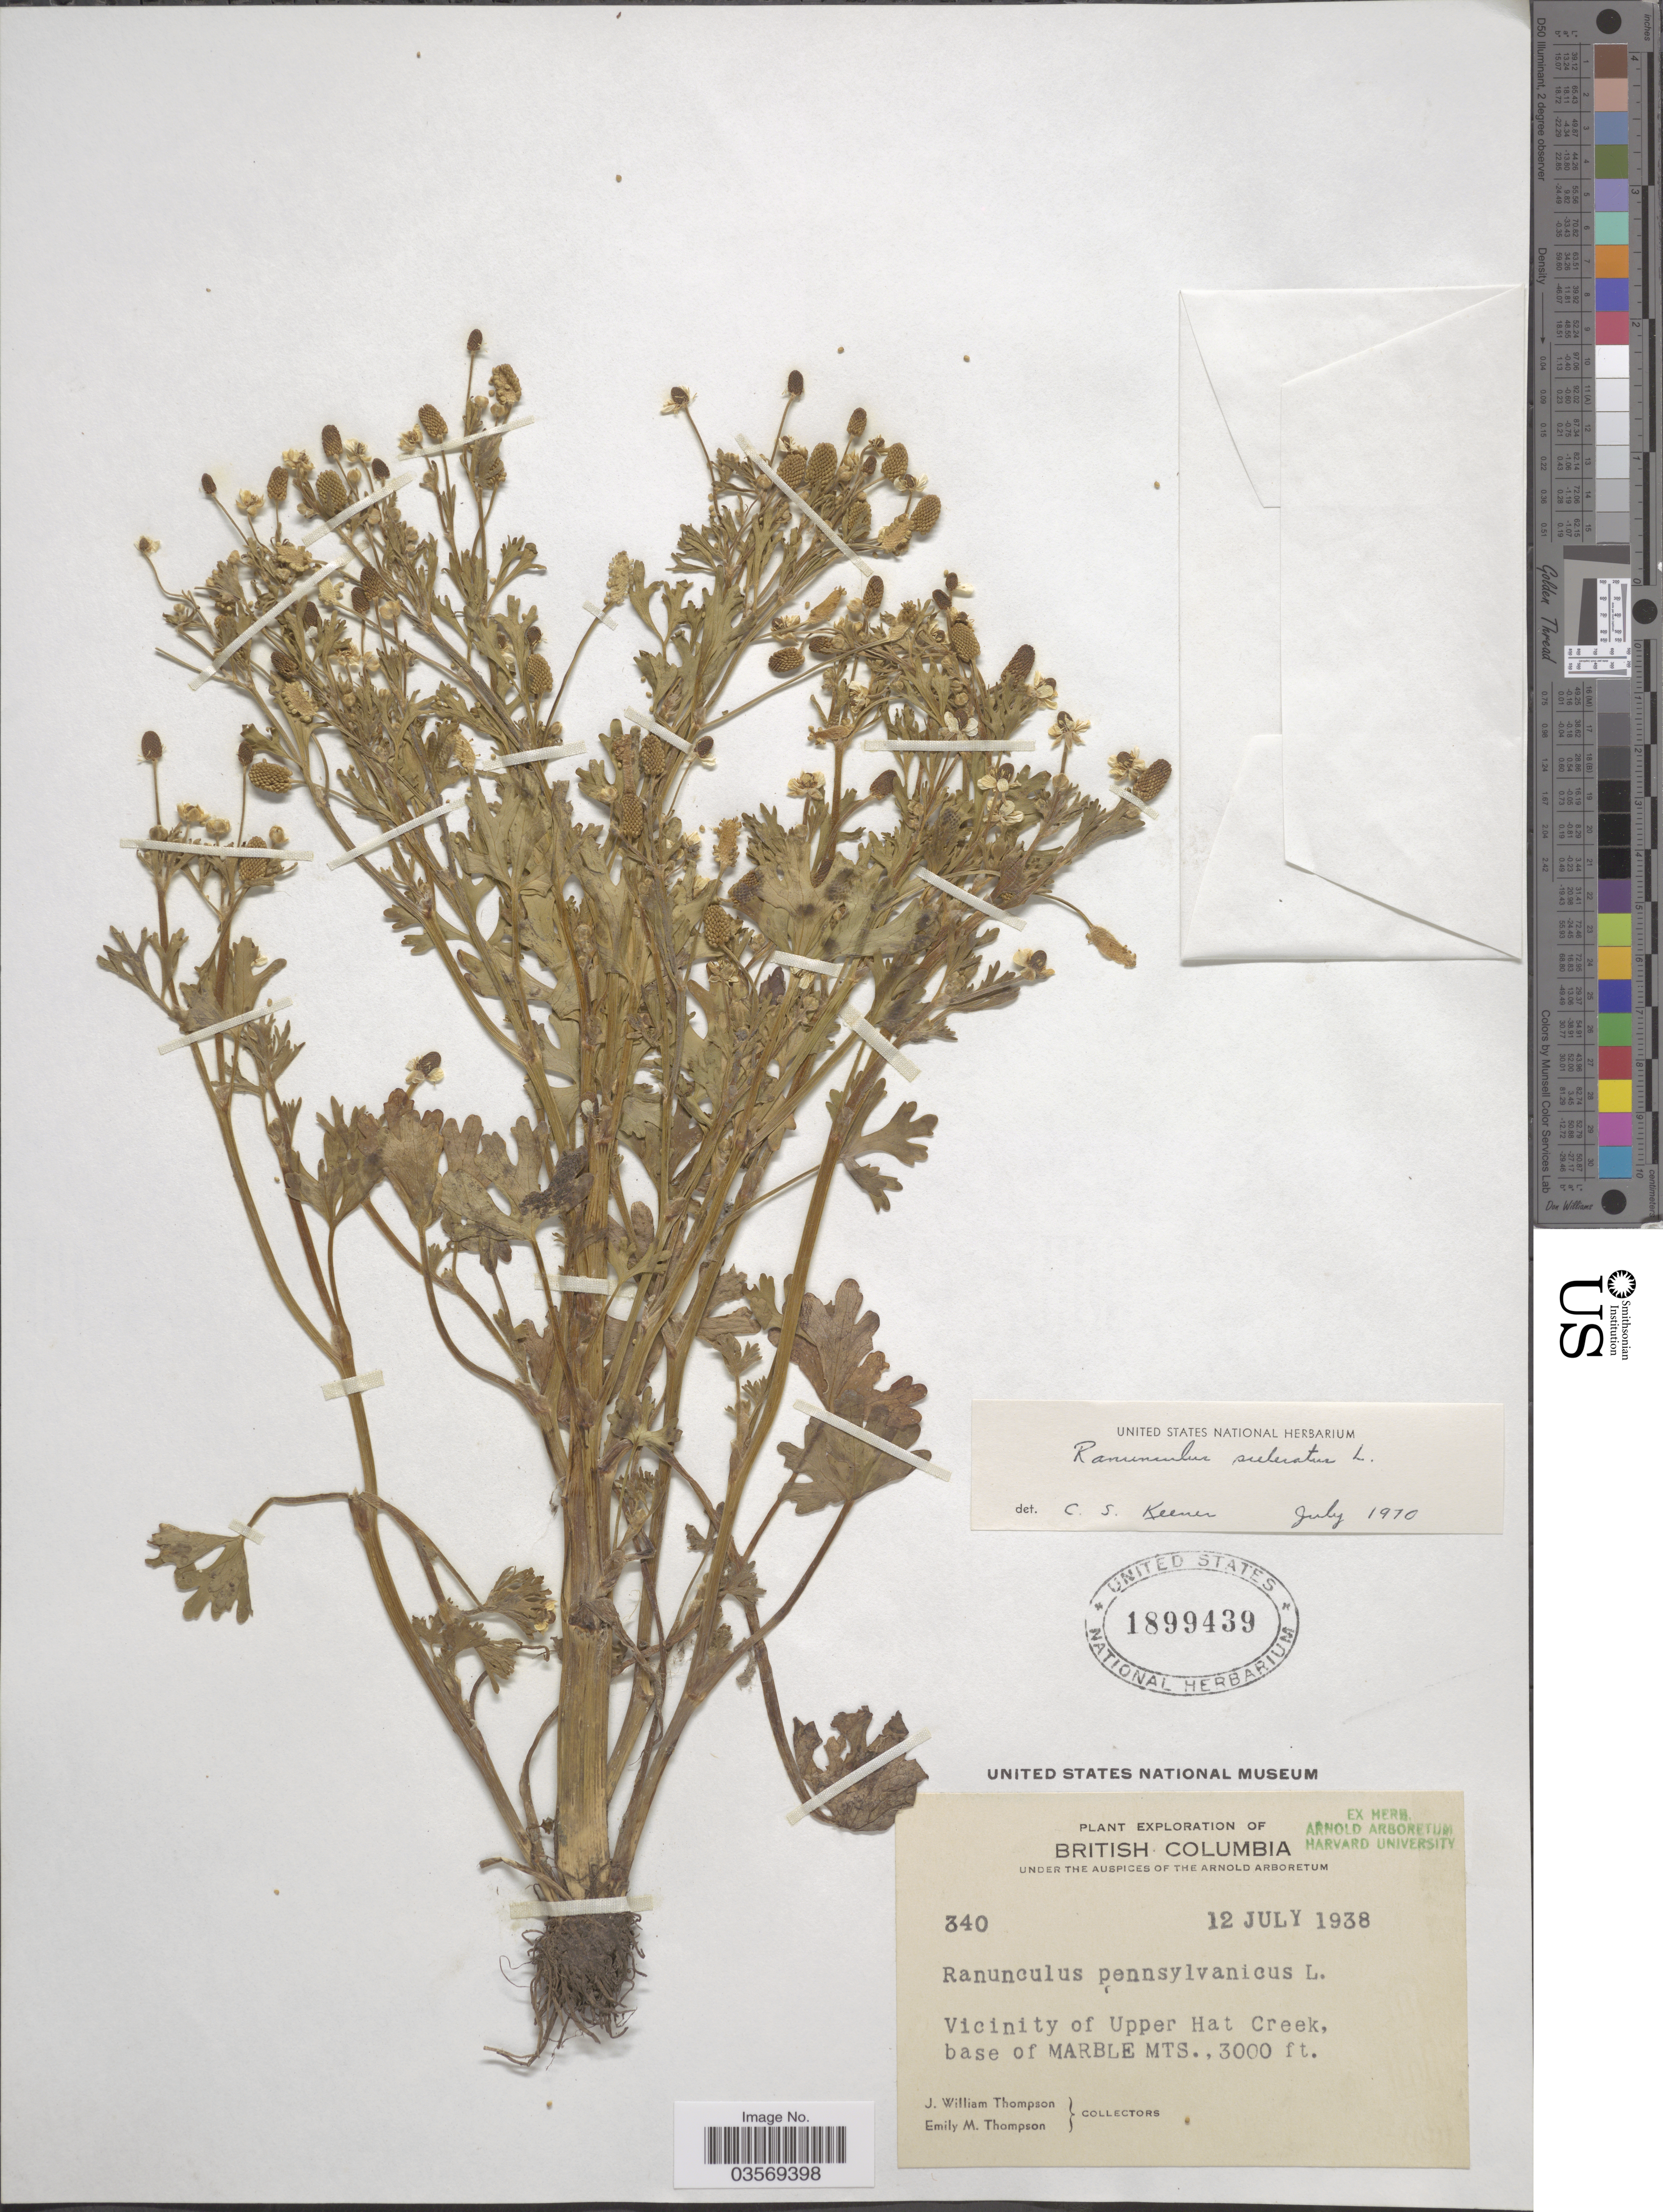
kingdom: Plantae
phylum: Tracheophyta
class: Magnoliopsida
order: Ranunculales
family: Ranunculaceae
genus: Ranunculus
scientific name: Ranunculus sceleratus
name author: L.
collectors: J. W. Thompson & E. M. Thompson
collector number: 340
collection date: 1938-07-12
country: Canada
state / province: British Columbia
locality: Vicinity of Upper Hat Creek, base of Marble Mts.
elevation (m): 914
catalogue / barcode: US 1899439